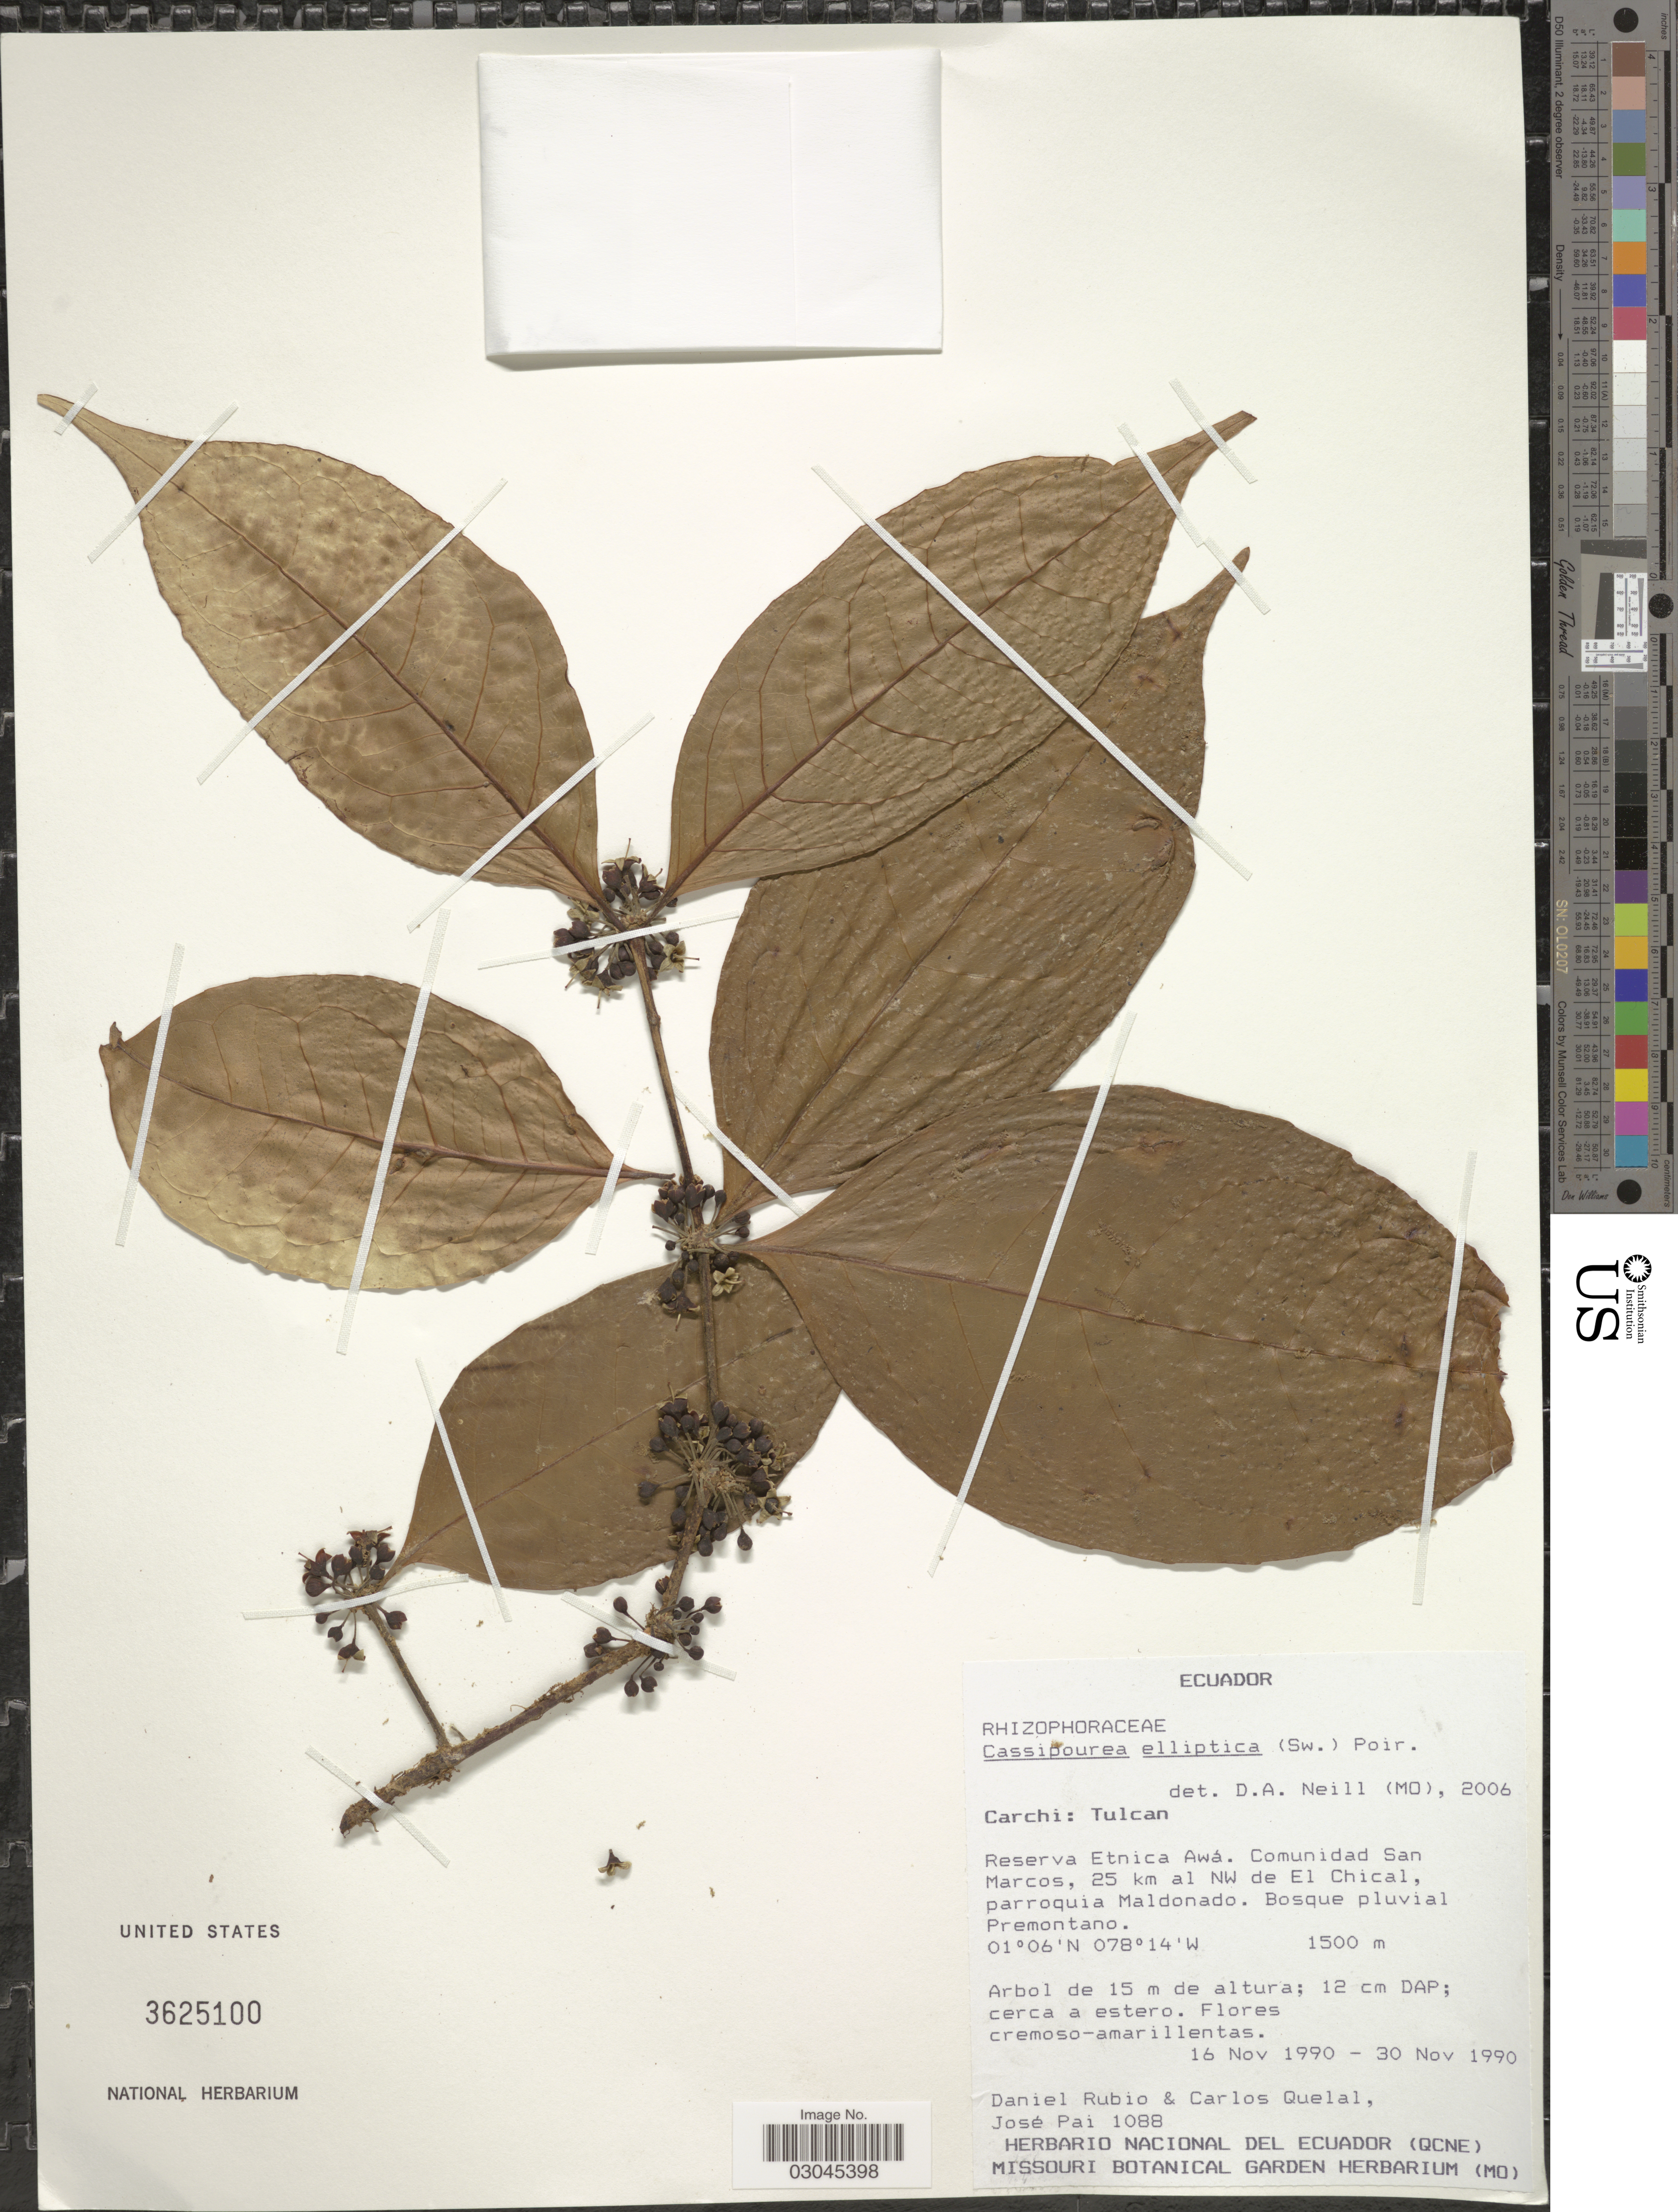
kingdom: Plantae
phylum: Tracheophyta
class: Magnoliopsida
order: Malpighiales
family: Rhizophoraceae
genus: Cassipourea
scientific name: Cassipourea elliptica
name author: (Sw.) Poir.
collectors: D. Rubio, C. Quelal & J. Pai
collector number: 1088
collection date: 1990-11-16/1990-11-30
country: Ecuador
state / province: Carchi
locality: Carchi: Tulcan. Reserva Etnica Awá. Comunidad San Marcos, 25 km al NW de El Chical, parroquia Maldonado.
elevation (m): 1500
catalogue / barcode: US 3625100